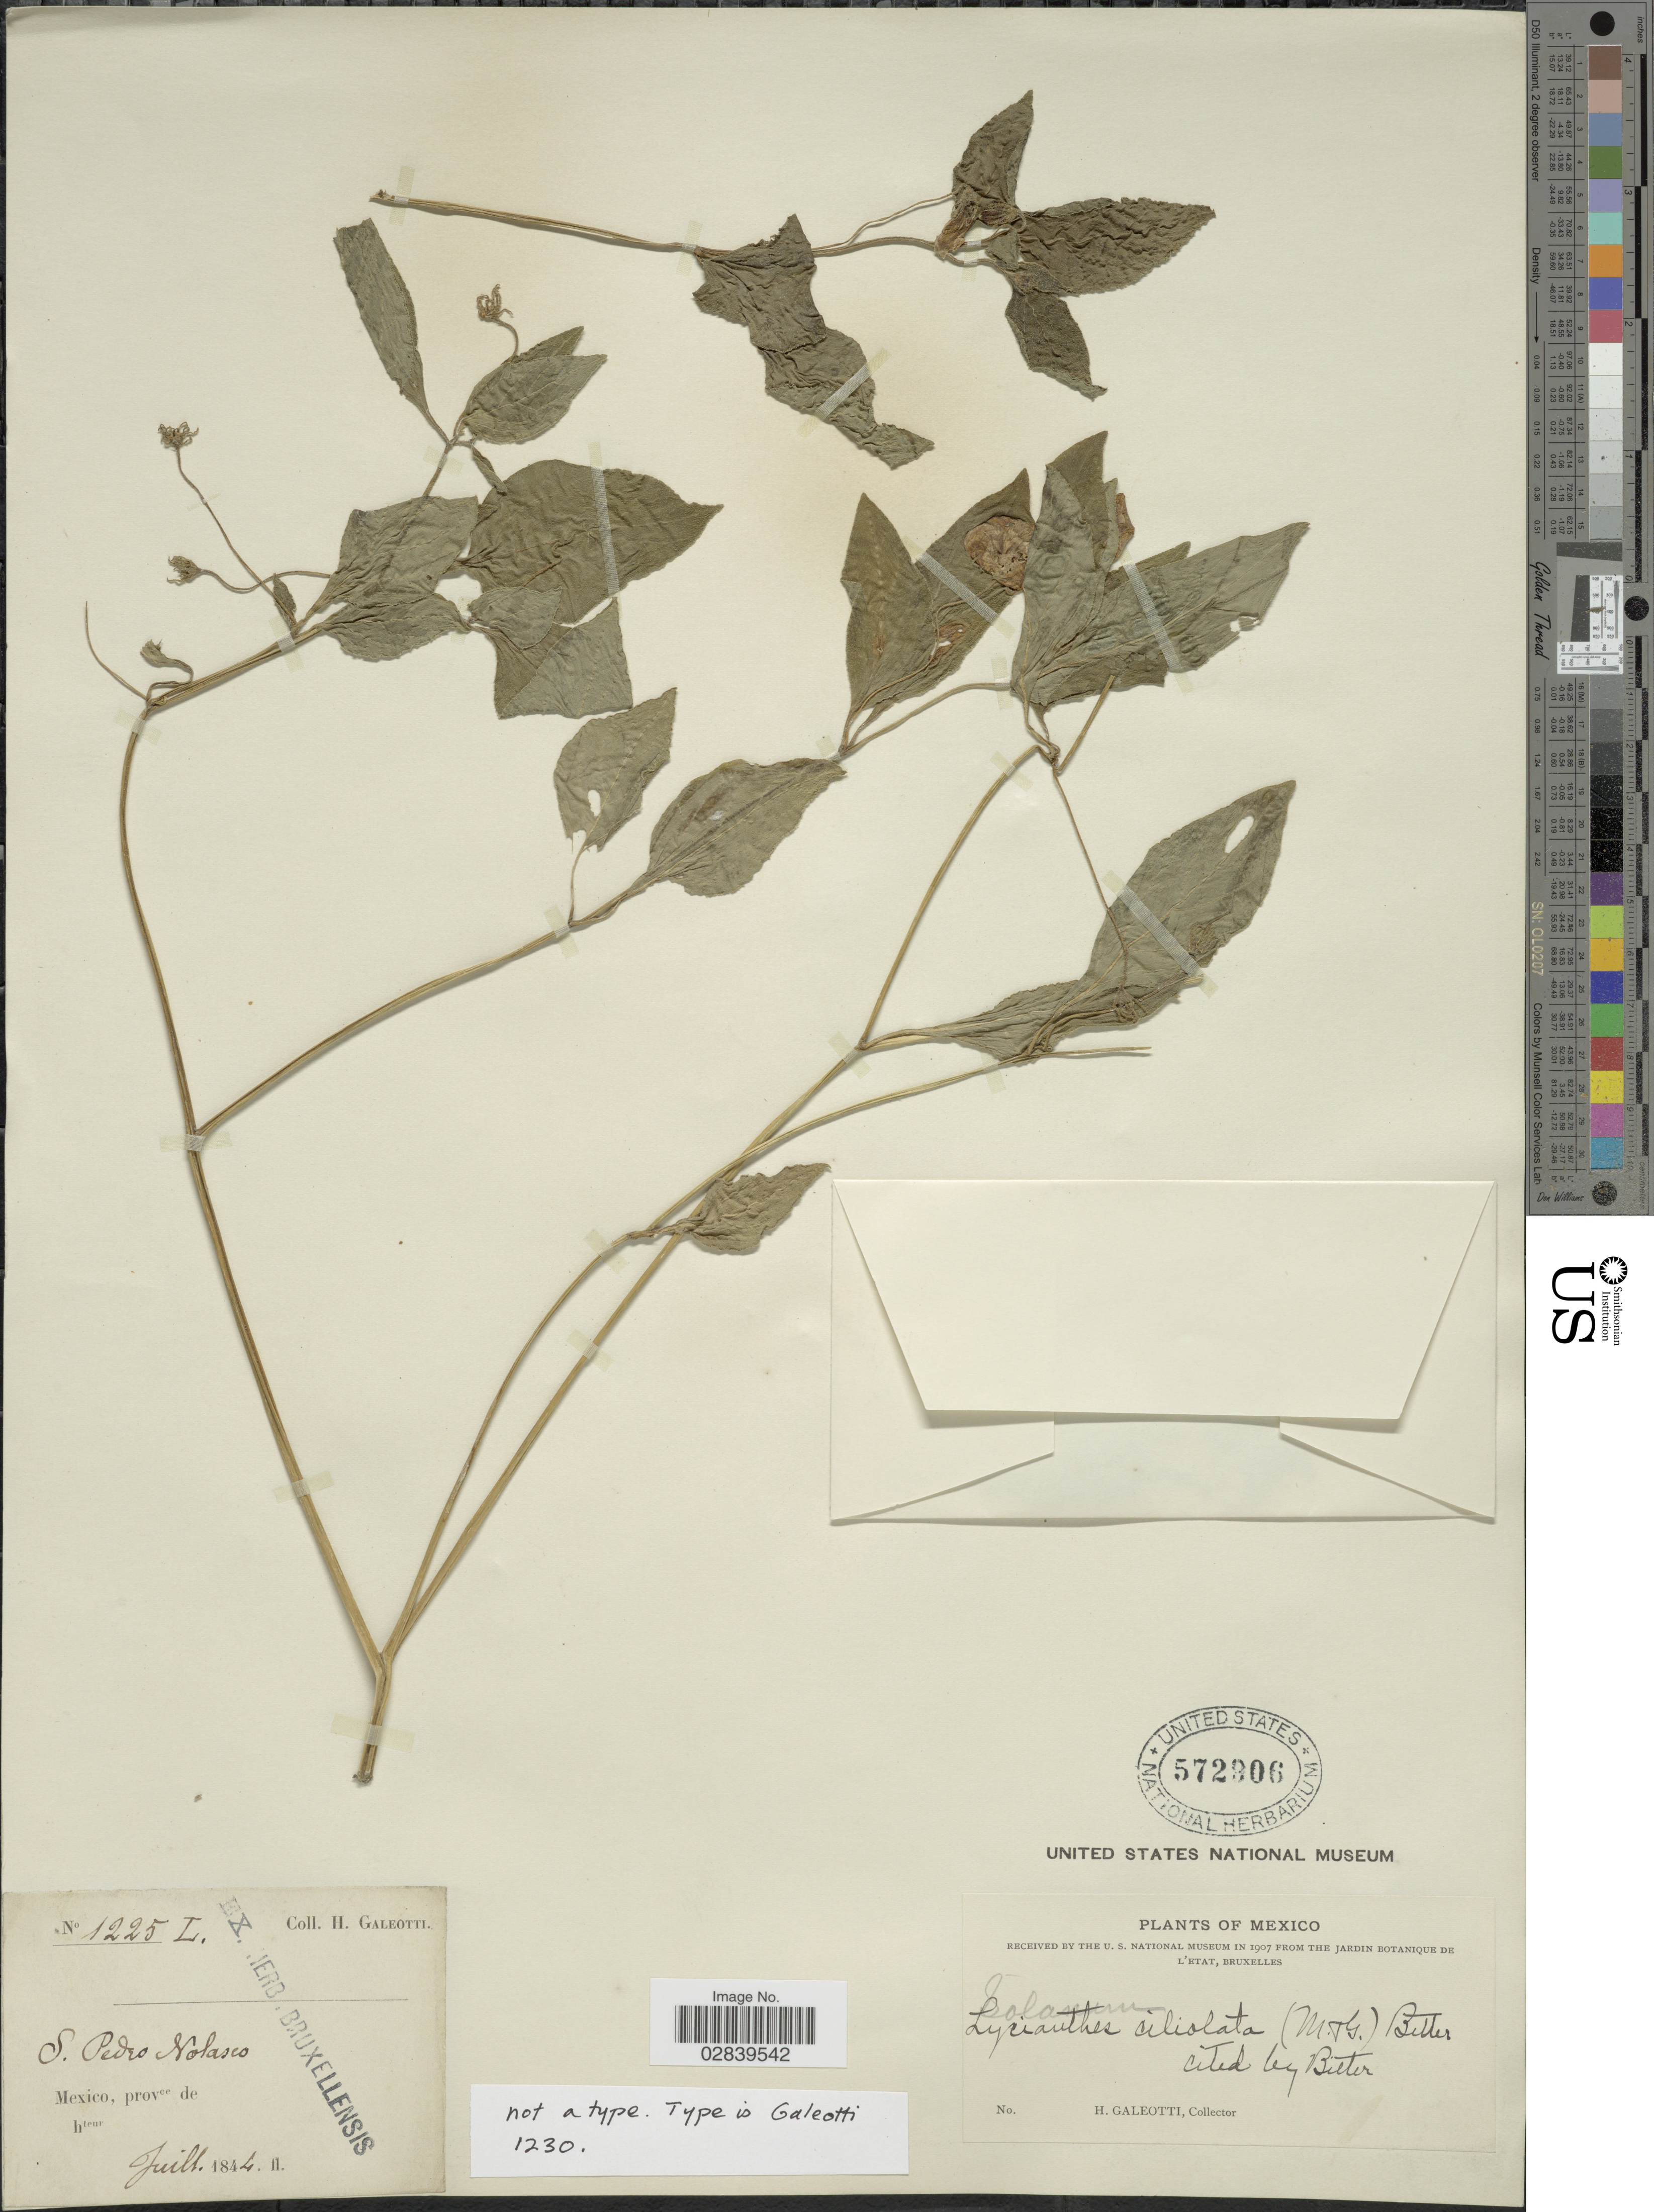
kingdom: Plantae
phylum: Tracheophyta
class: Magnoliopsida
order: Solanales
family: Solanaceae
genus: Lycianthes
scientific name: Lycianthes ciliolata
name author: (M. Martens & Galeotti) Bitter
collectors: H. G. Galeotti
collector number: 1225L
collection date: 1844-07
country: Mexico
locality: S. Pedro Nolasco.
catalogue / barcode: US 572906